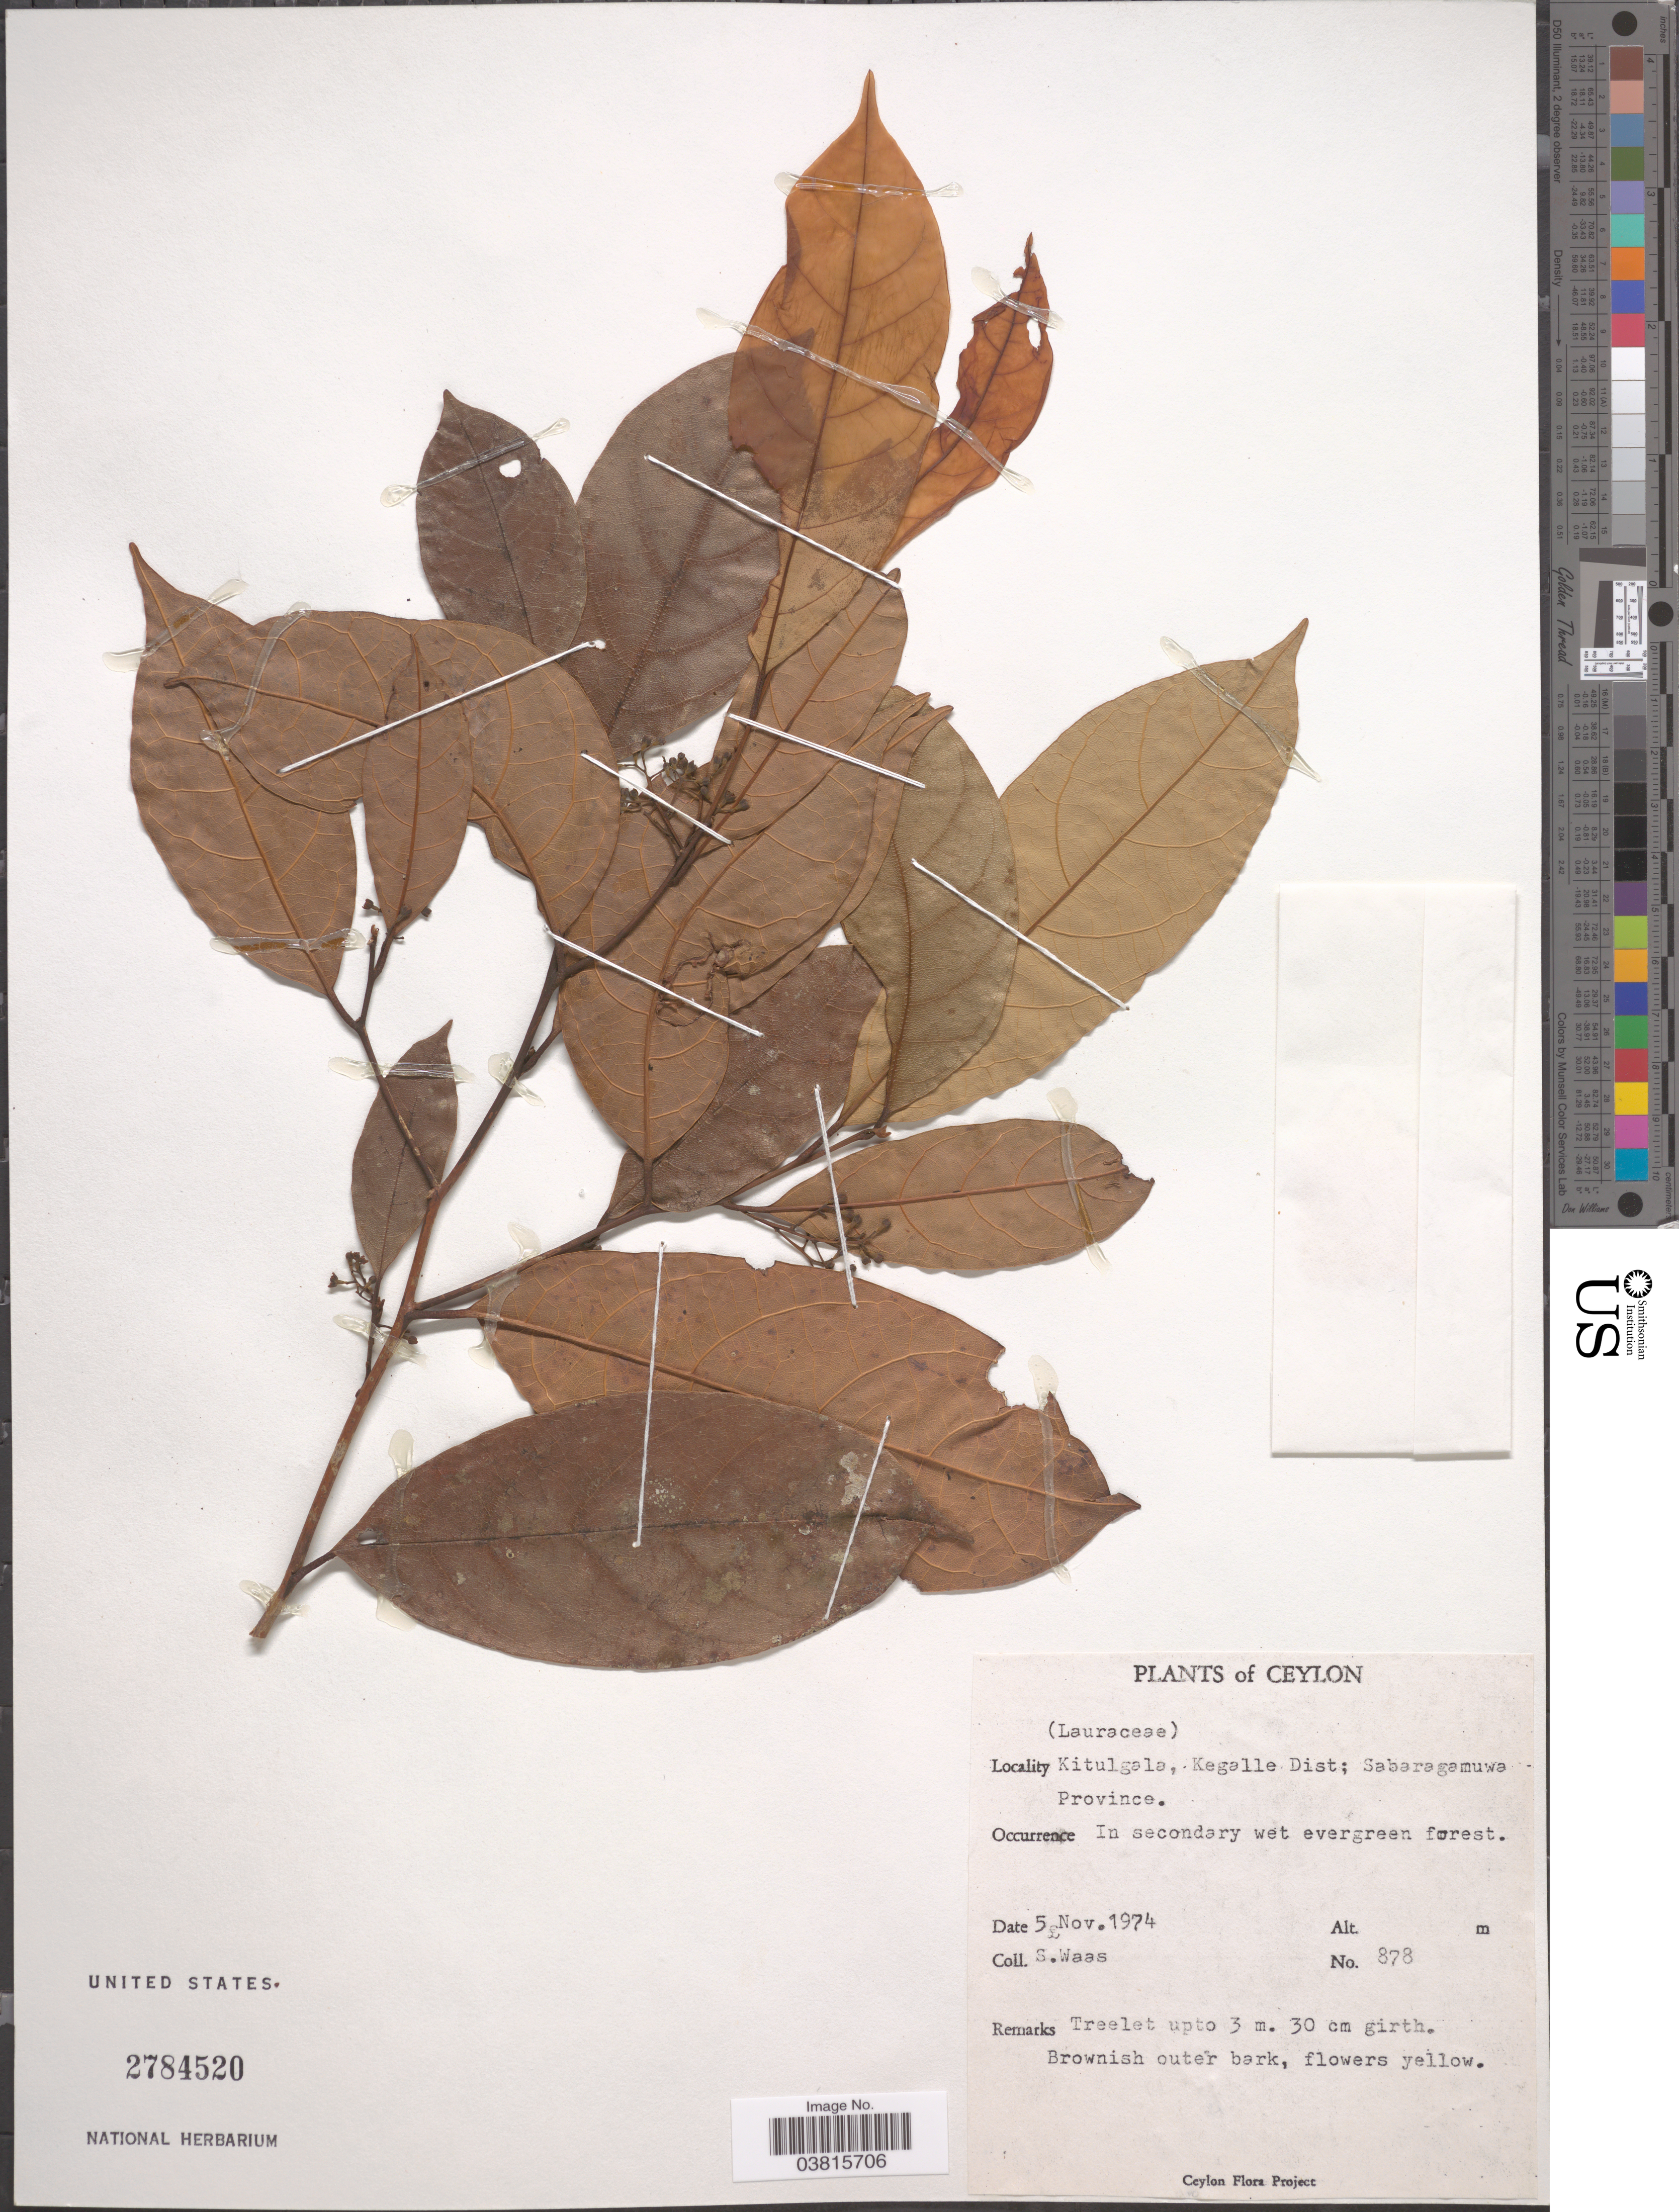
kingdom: Plantae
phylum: Tracheophyta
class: Magnoliopsida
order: Laurales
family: Lauraceae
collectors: S. Waas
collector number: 878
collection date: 1974-11-05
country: Sri Lanka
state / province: Sabaragamuwa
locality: Ceylon. Kitulgala, Kegalle Dist; In secondary wet evergreen forest.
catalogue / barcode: US 2784520